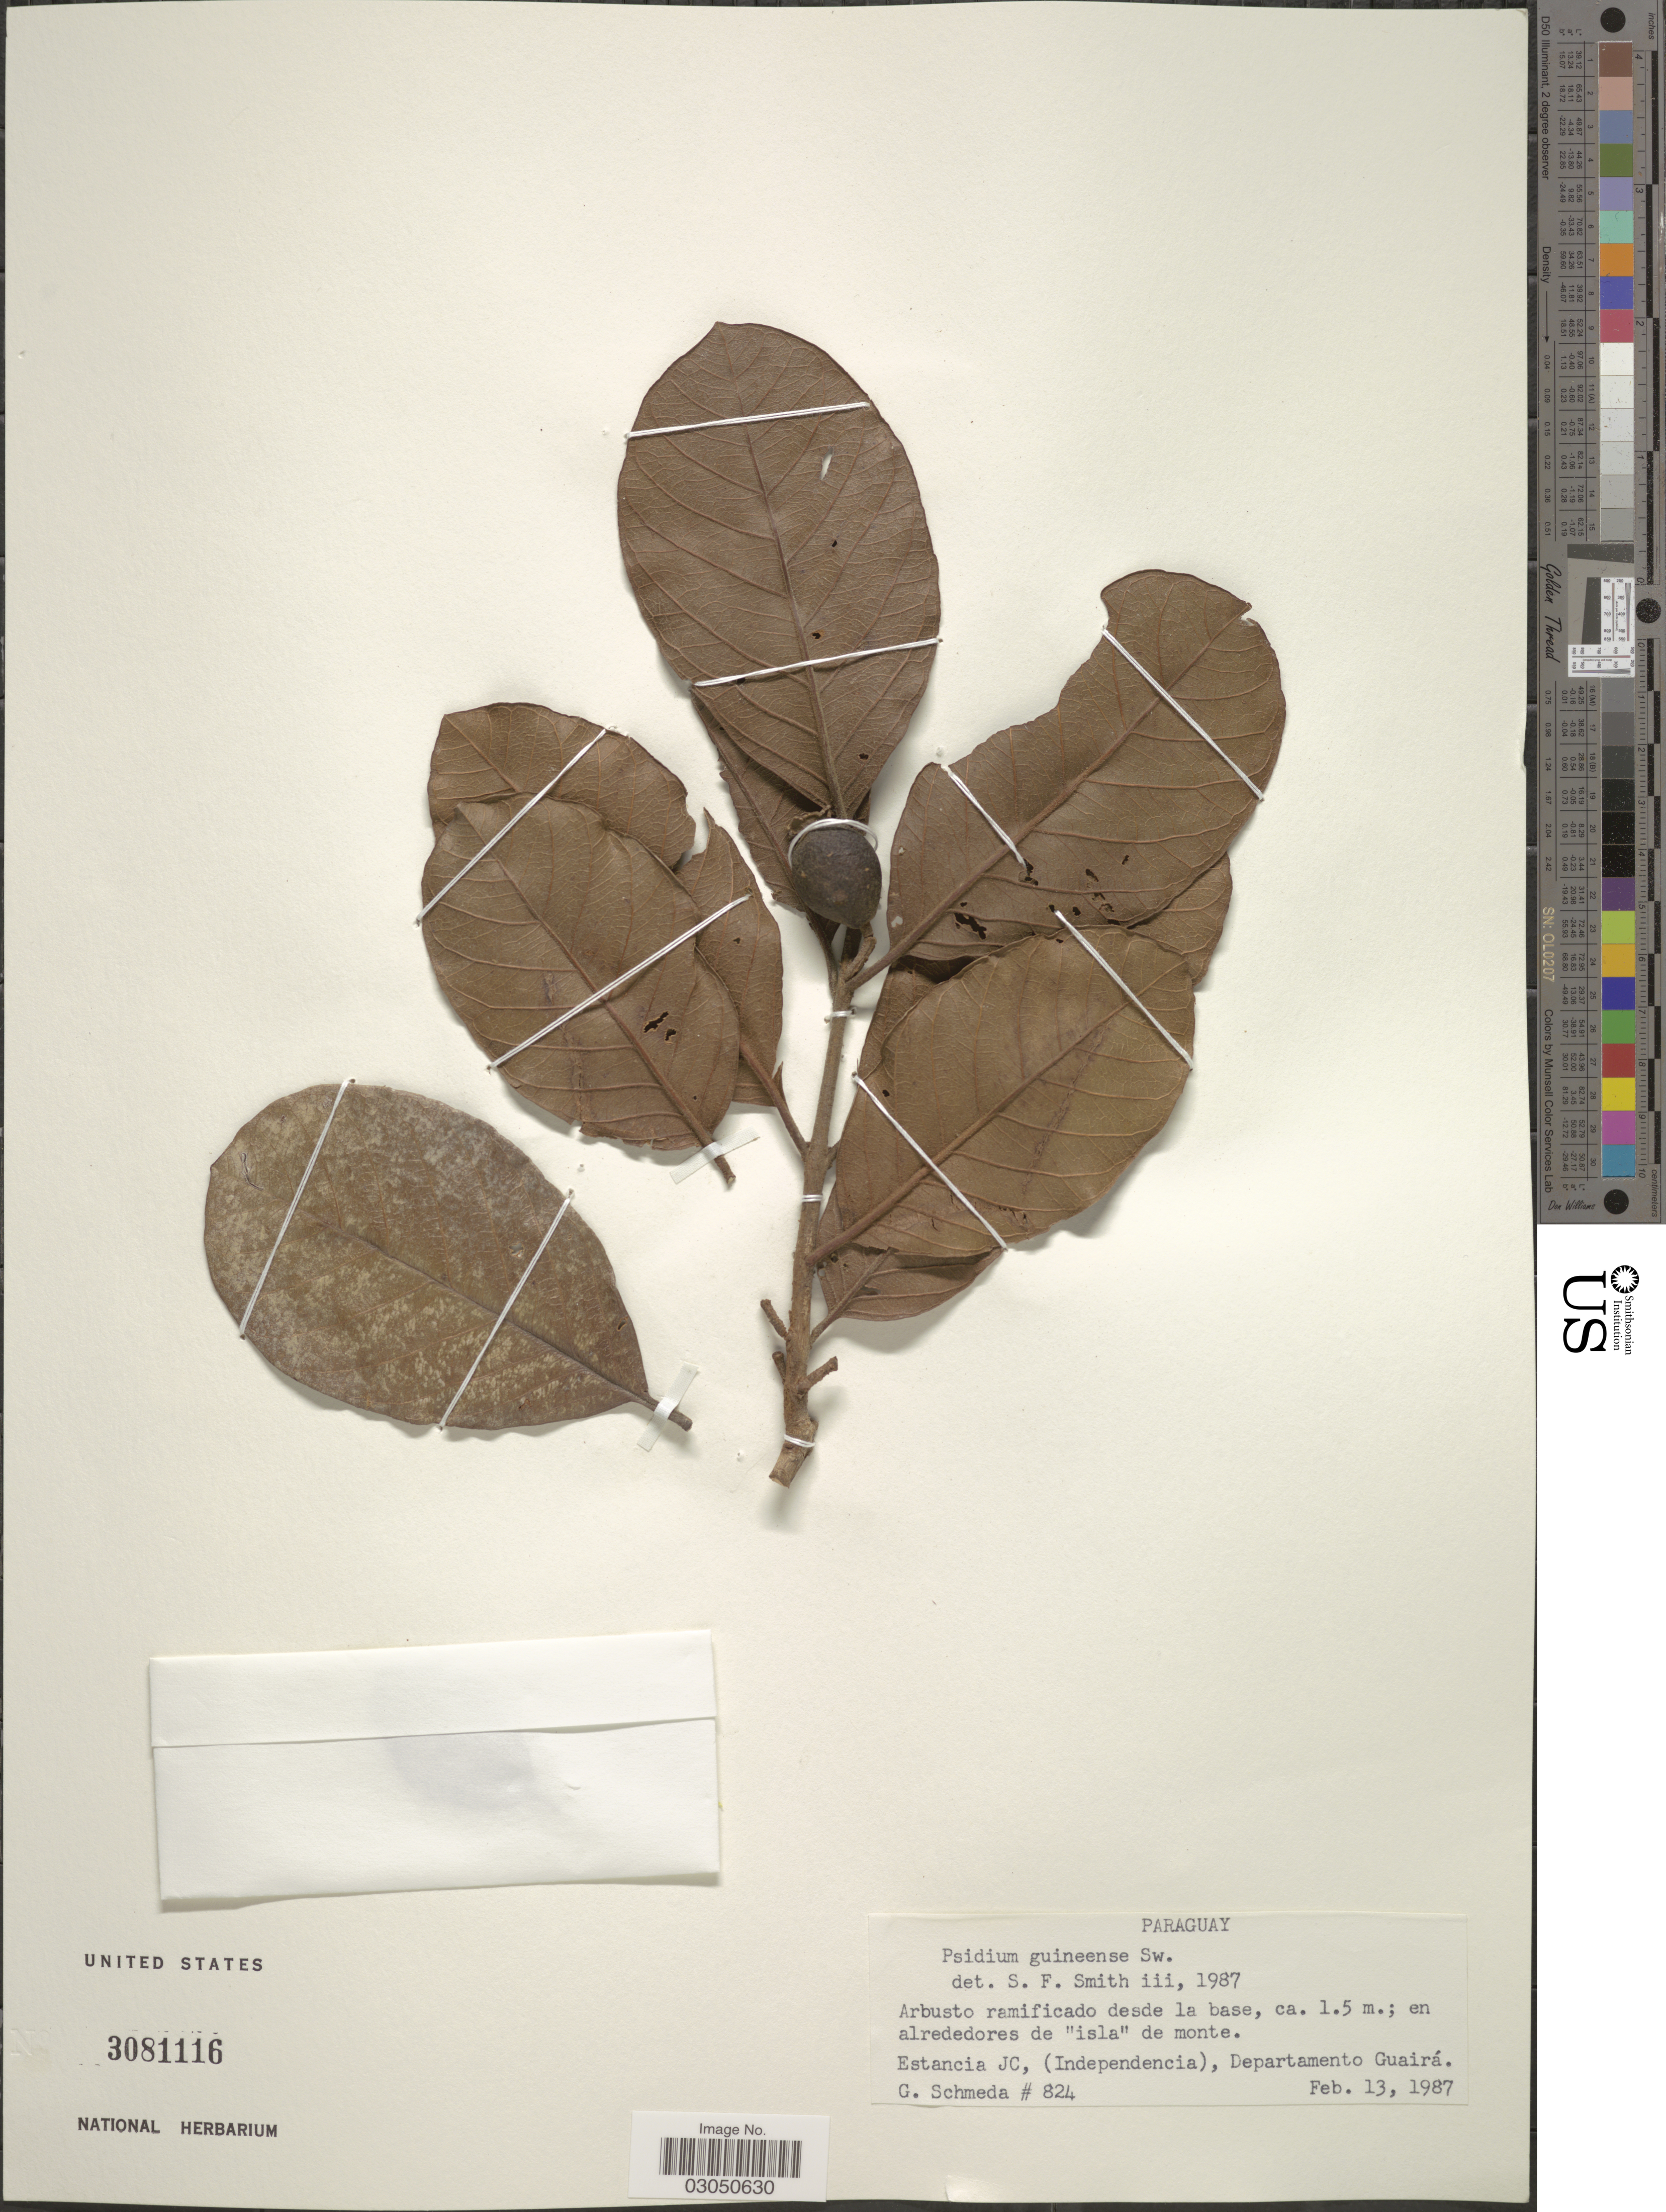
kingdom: Plantae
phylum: Tracheophyta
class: Magnoliopsida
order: Myrtales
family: Myrtaceae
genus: Psidium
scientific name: Psidium guianense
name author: Pers.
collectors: G. Schmeda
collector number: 824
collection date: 1987-02-13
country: Paraguay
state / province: Guaira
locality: Estancia JC, (Independencia), Departamento Guairá.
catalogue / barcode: US 3081116